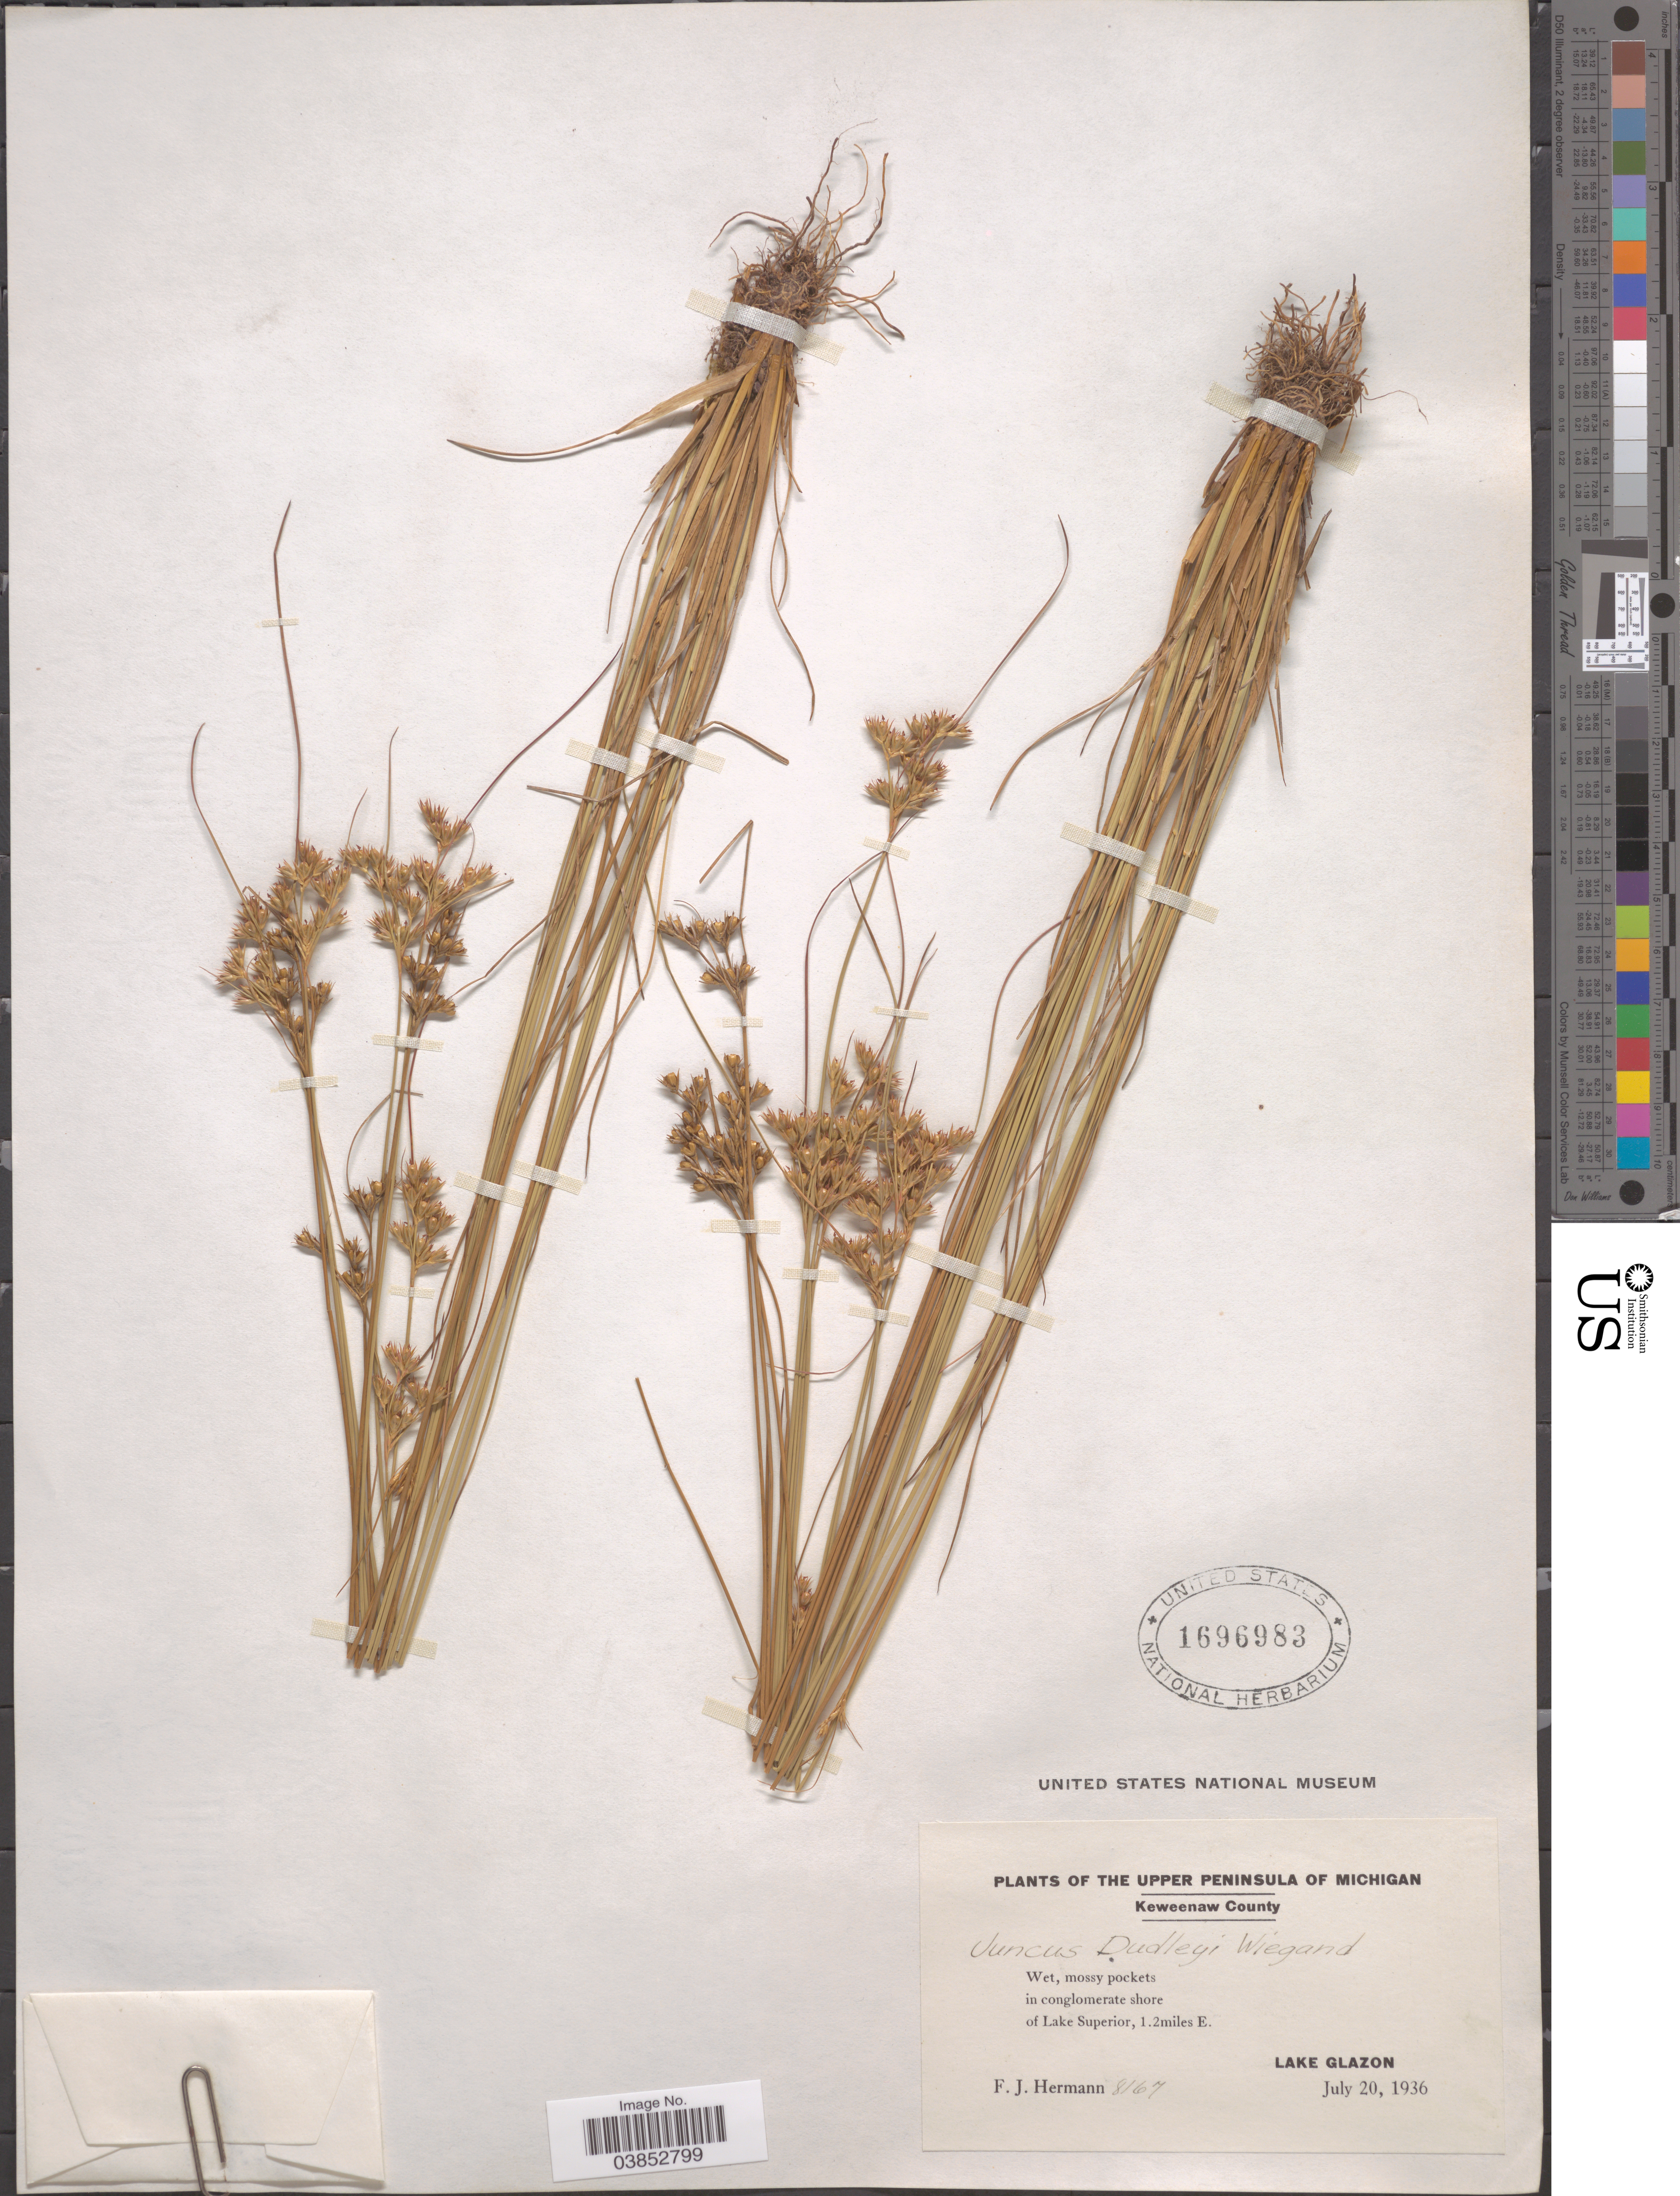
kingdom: Plantae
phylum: Tracheophyta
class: Liliopsida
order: Poales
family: Juncaceae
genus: Juncus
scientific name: Juncus dudleyi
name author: Wiegand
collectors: F. J. Hermann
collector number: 8167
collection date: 1936-07-20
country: United States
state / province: Michigan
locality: Upper Peninsula of Michigan. Keweenaw County. Wet, mossy pockets in conglomerate shore of Lake Superior, 1.2miles E. Lake Glazon.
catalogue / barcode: US 1696983